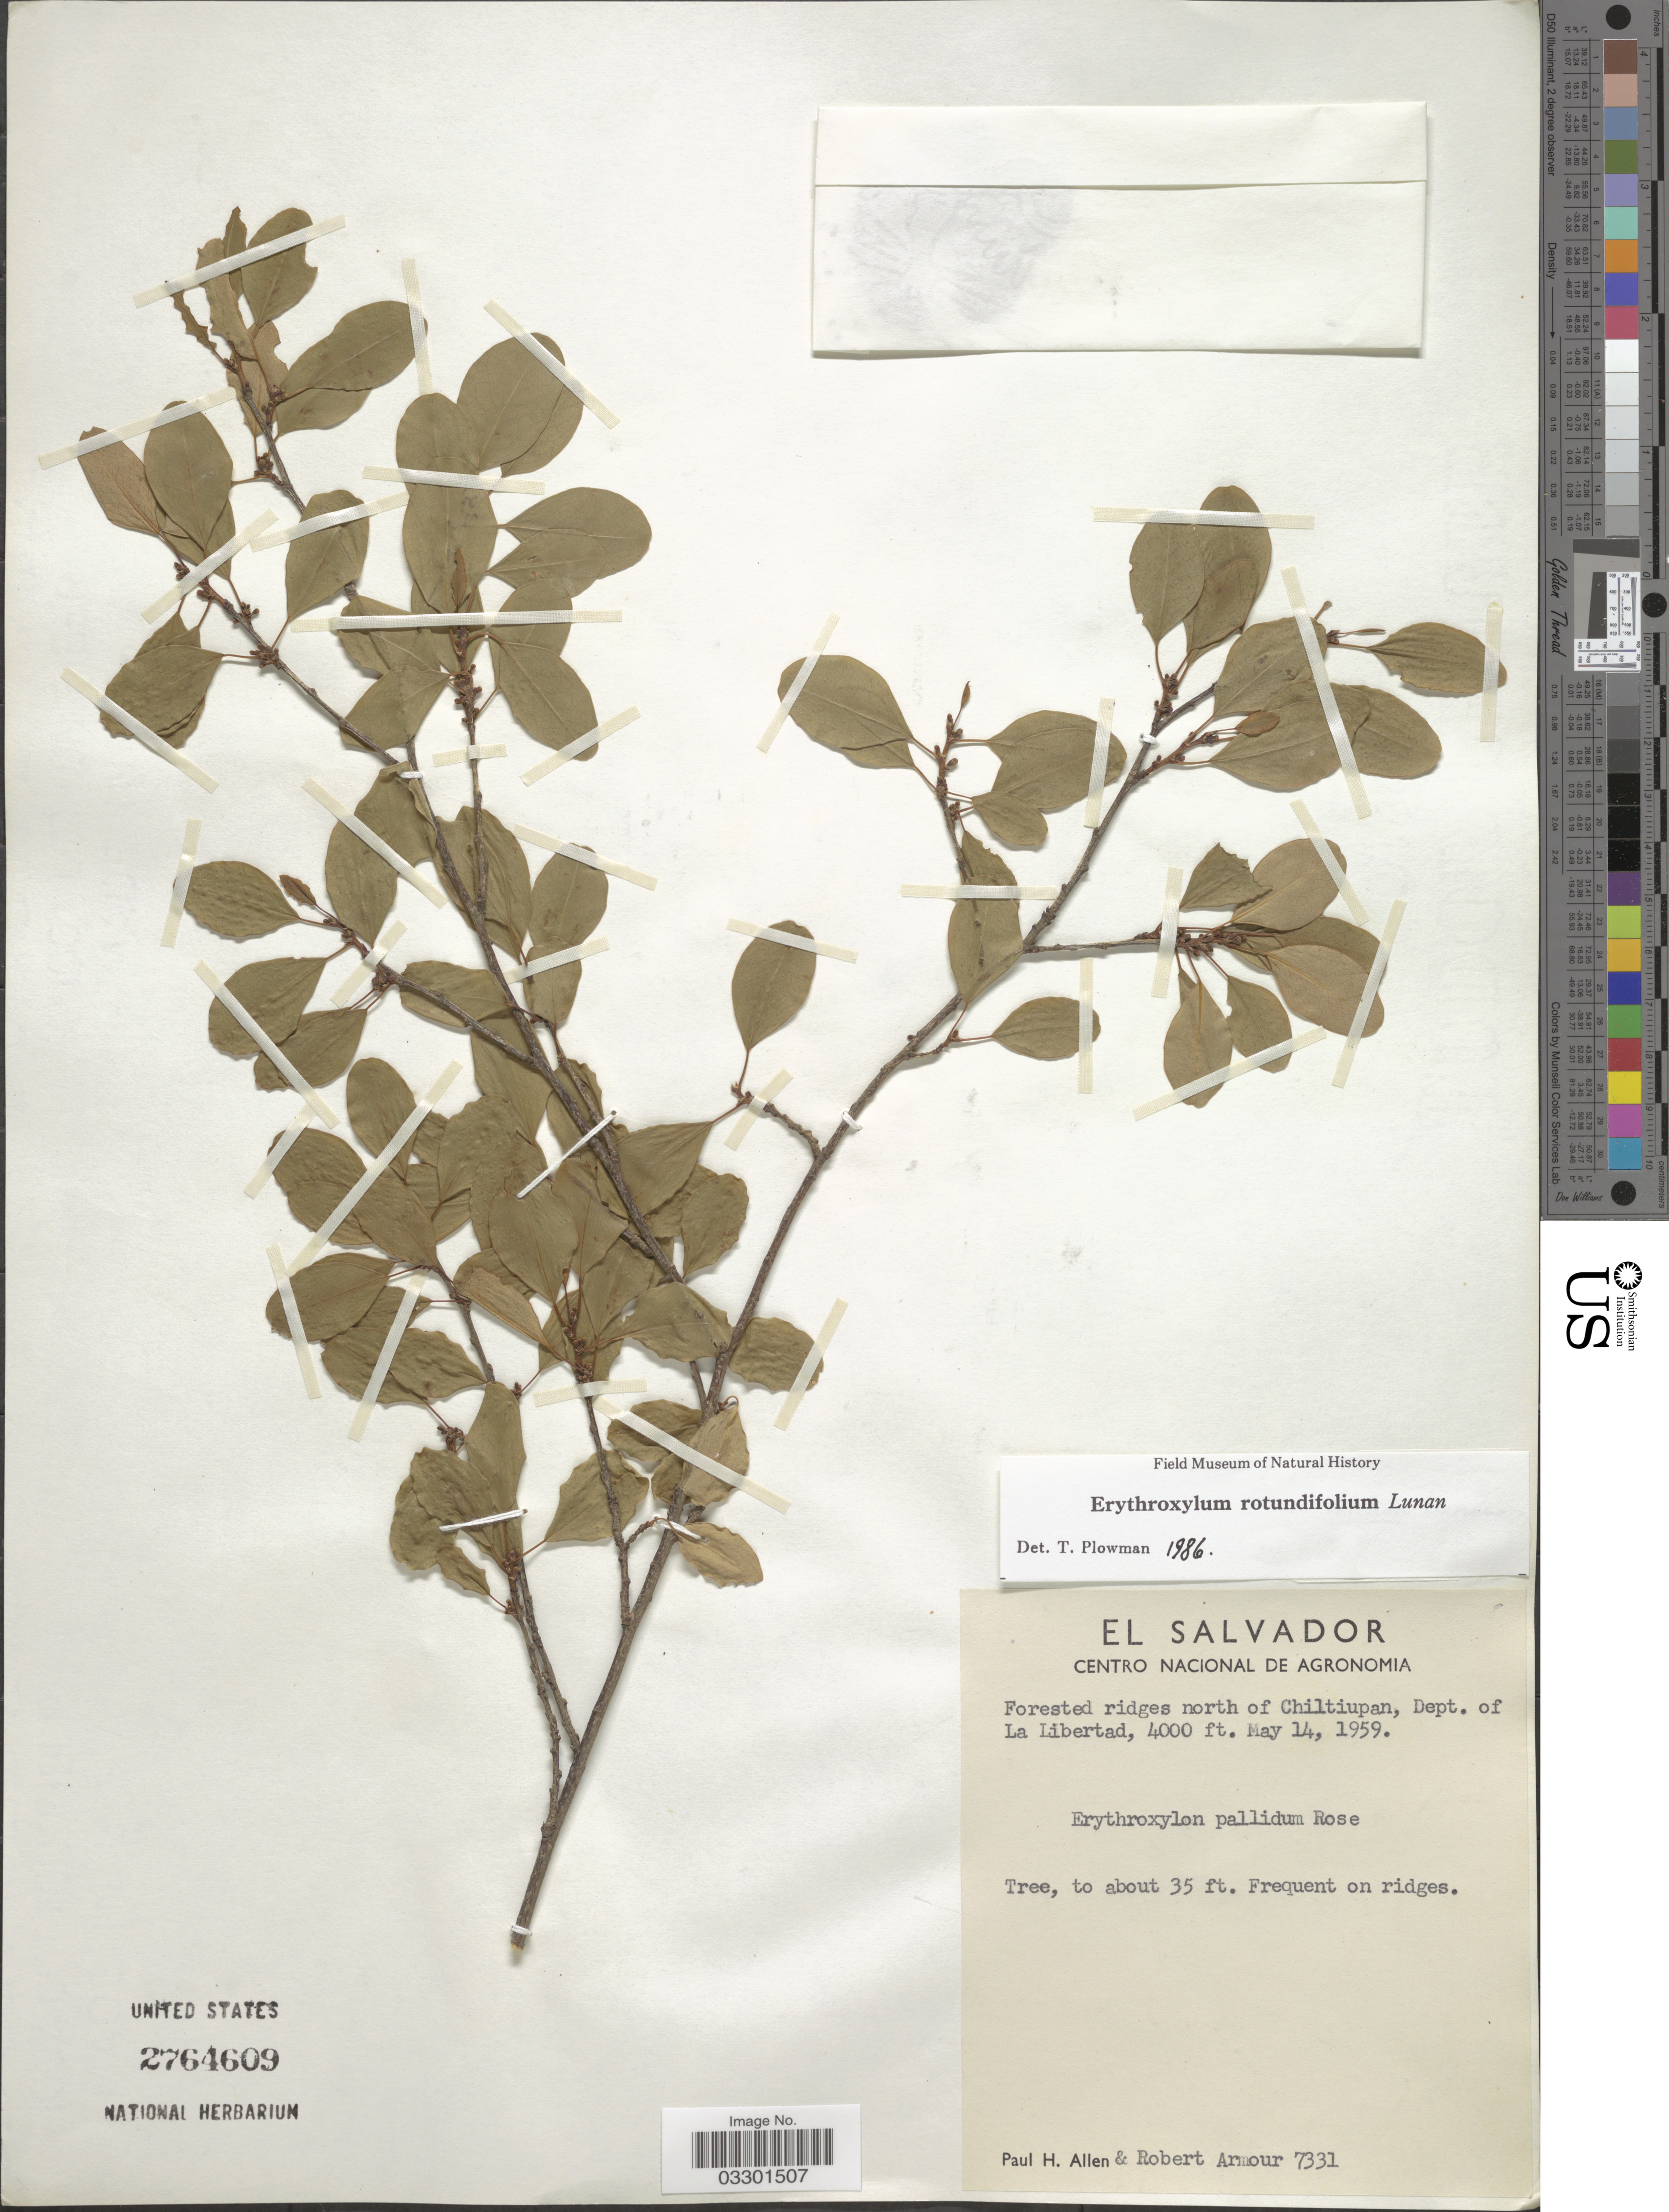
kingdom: Plantae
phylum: Tracheophyta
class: Magnoliopsida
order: Malpighiales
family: Erythroxylaceae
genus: Erythroxylum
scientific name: Erythroxylum rotundifolium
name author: Lunan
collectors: P. H. Allen & R. Armour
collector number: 7331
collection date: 1959-05-14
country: El Salvador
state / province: La Libertad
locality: Forested ridges north of Chiltiupan, Dept. of La Libertad.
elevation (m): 1219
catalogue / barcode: US 2764609